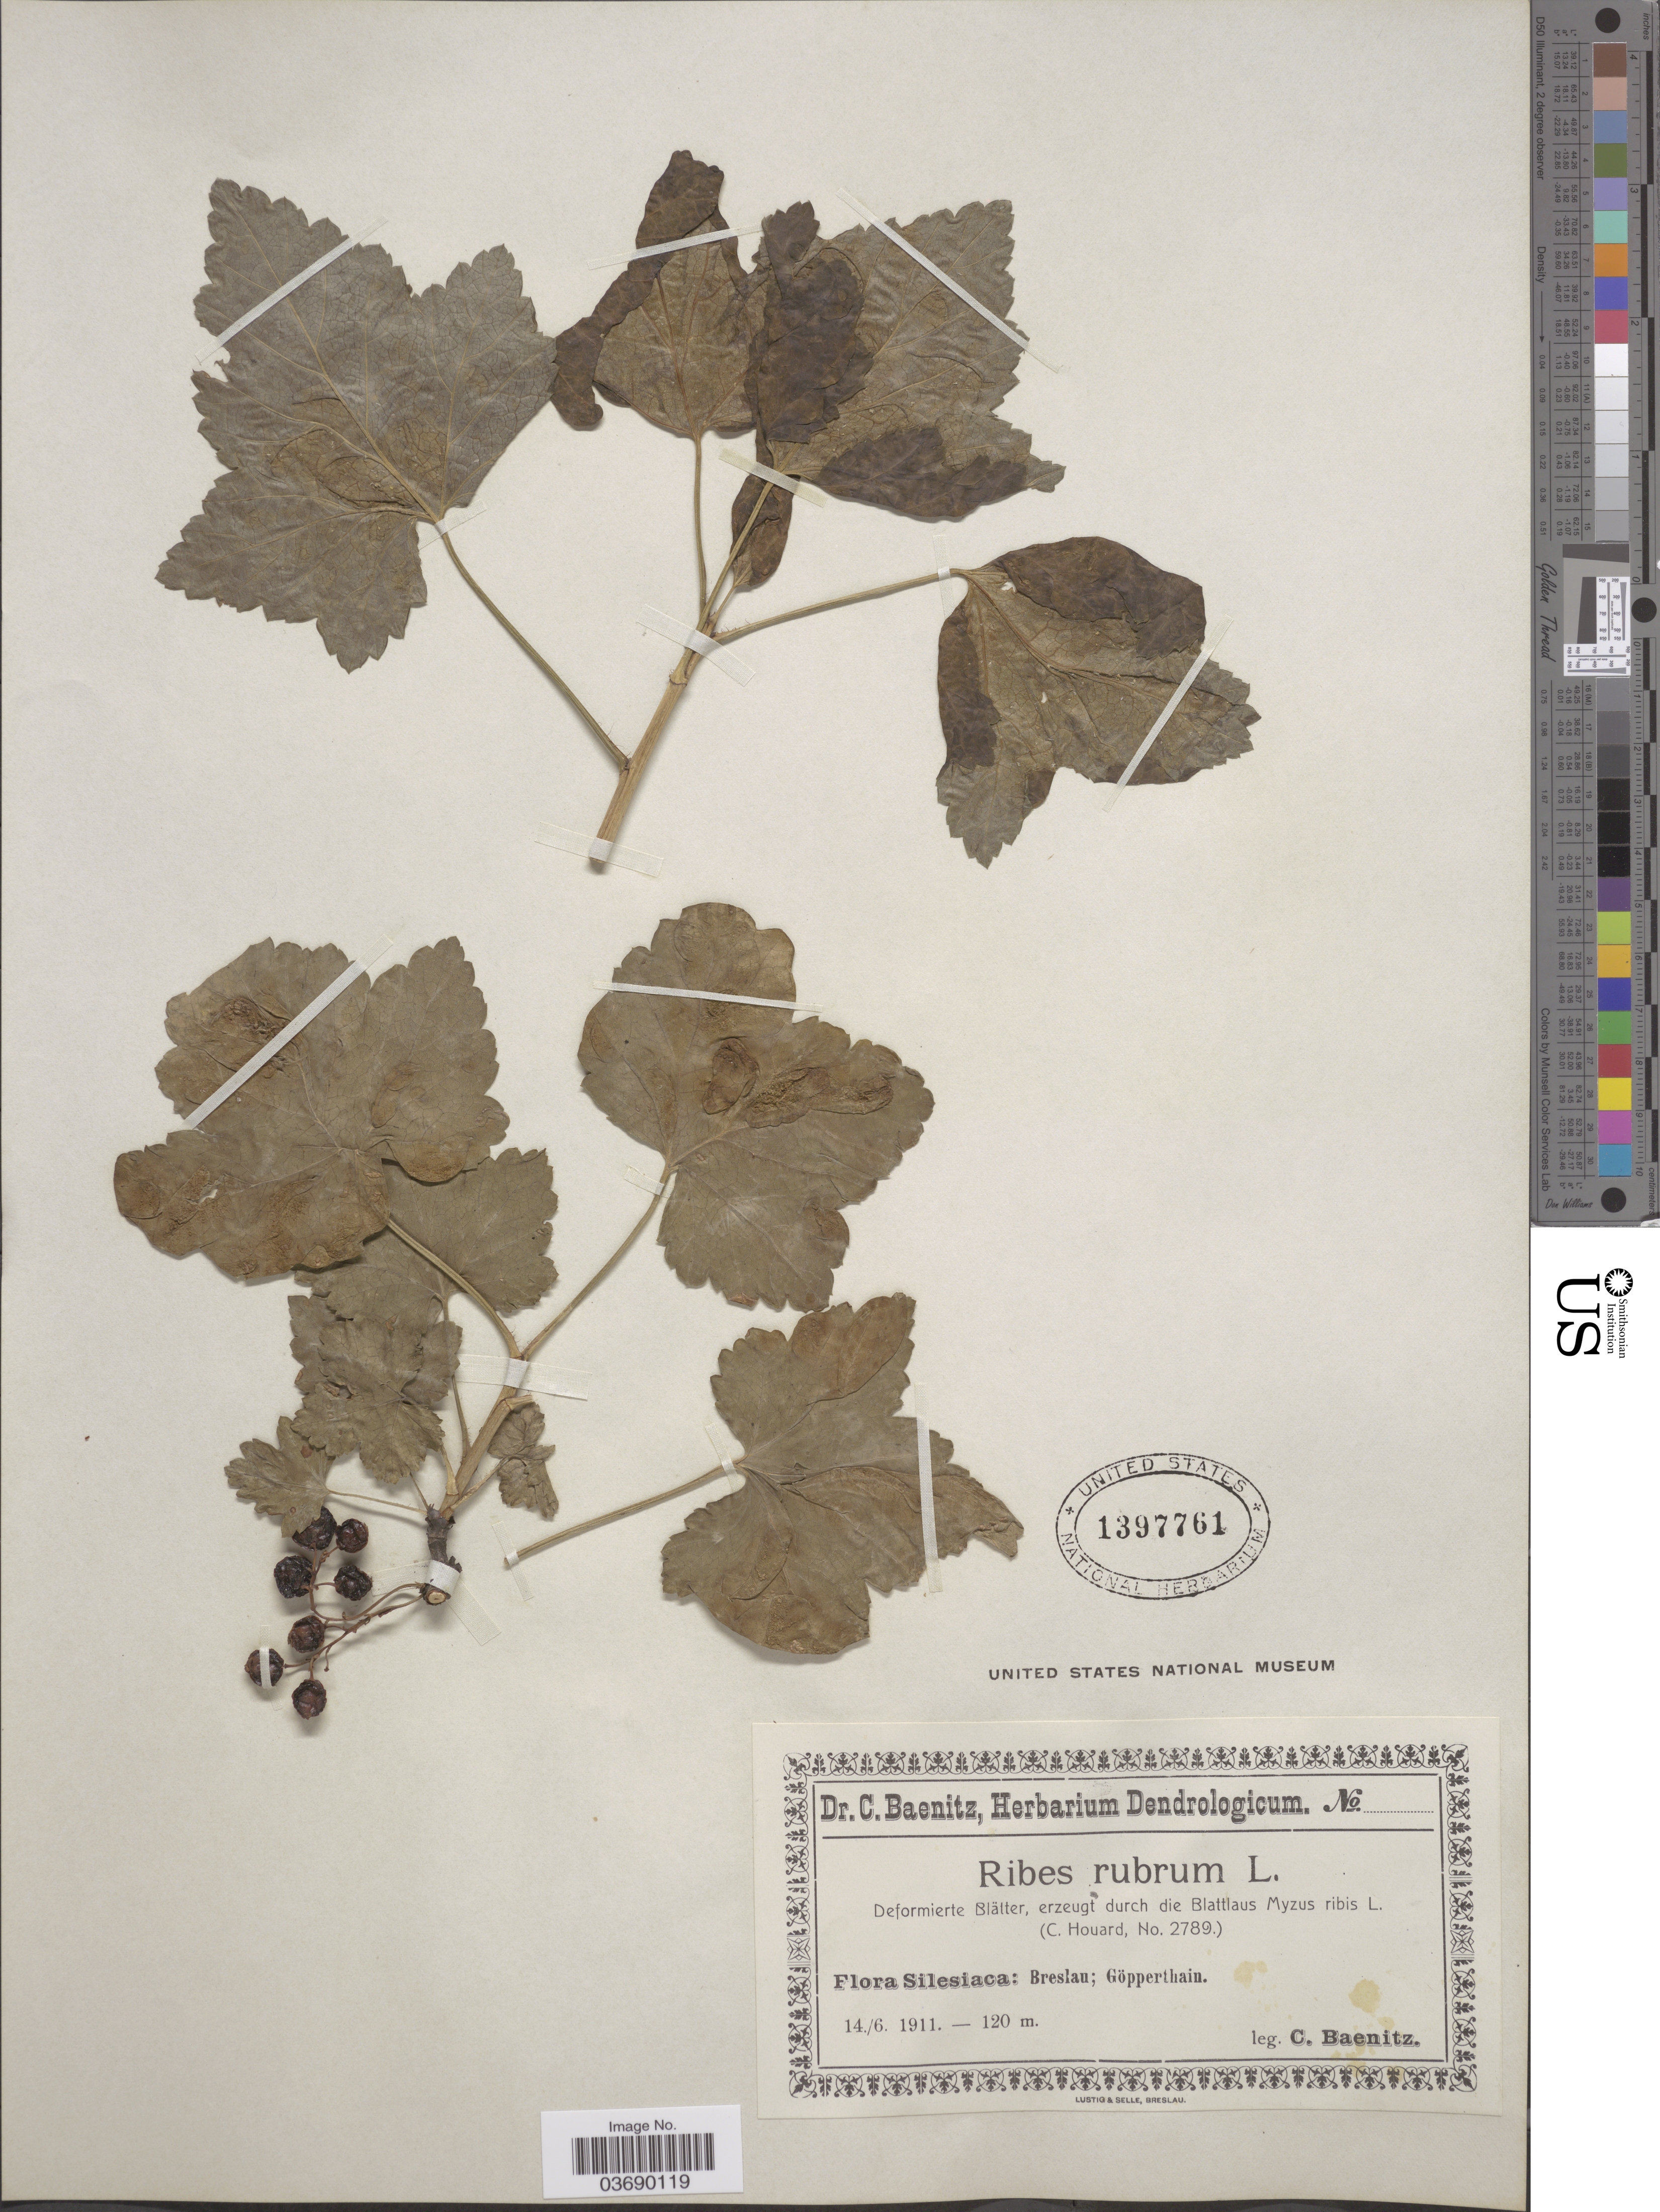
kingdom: Plantae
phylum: Tracheophyta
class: Magnoliopsida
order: Saxifragales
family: Grossulariaceae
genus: Ribes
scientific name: Ribes rubrum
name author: L.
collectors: C. G. Baenitz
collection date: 1911-06-14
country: Poland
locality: Silesiaca: Breslau; Göpperthain.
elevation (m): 120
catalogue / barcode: US 1397761